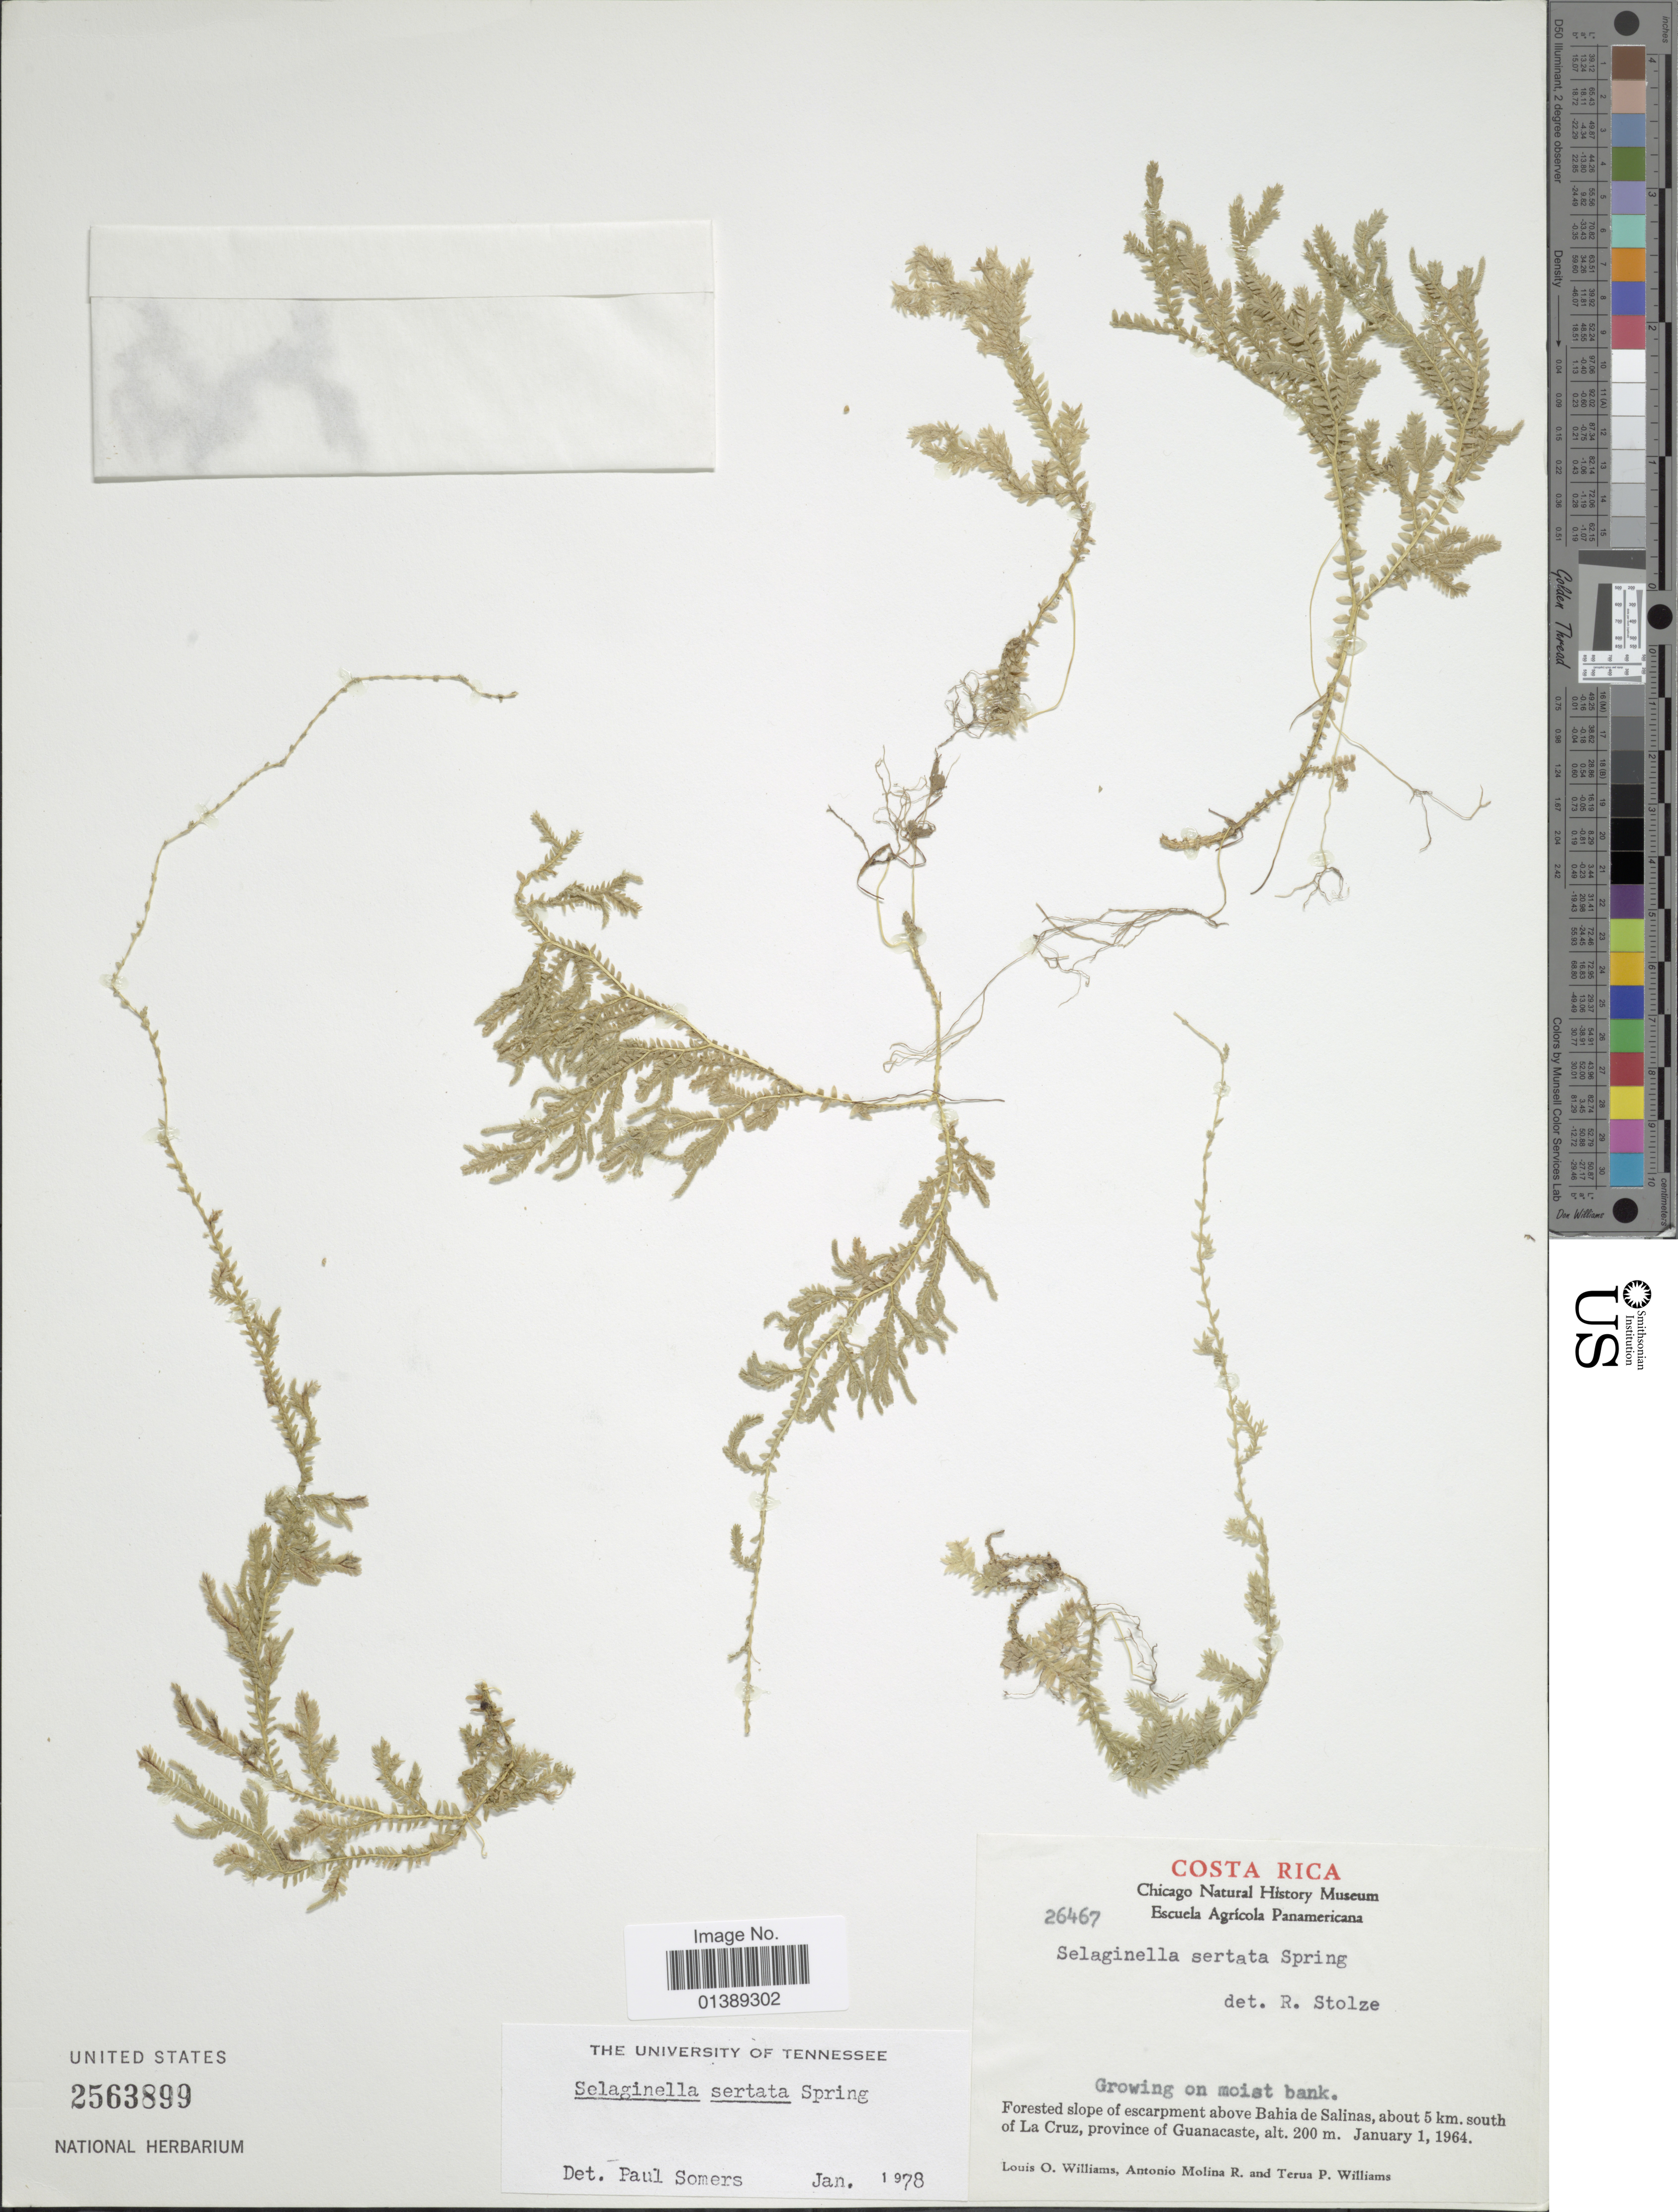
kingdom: Plantae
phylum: Tracheophyta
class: Lycopodiopsida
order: Selaginellales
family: Selaginellaceae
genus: Selaginella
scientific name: Selaginella sertata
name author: Spring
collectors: L. O. Williams, A. Molina R. & T. P. Williams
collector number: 2667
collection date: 1964-01-01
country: Costa Rica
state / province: Guanacaste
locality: Above Bahia de Salinas, about 5 km. south of La Cruz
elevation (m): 200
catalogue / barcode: US 2563899